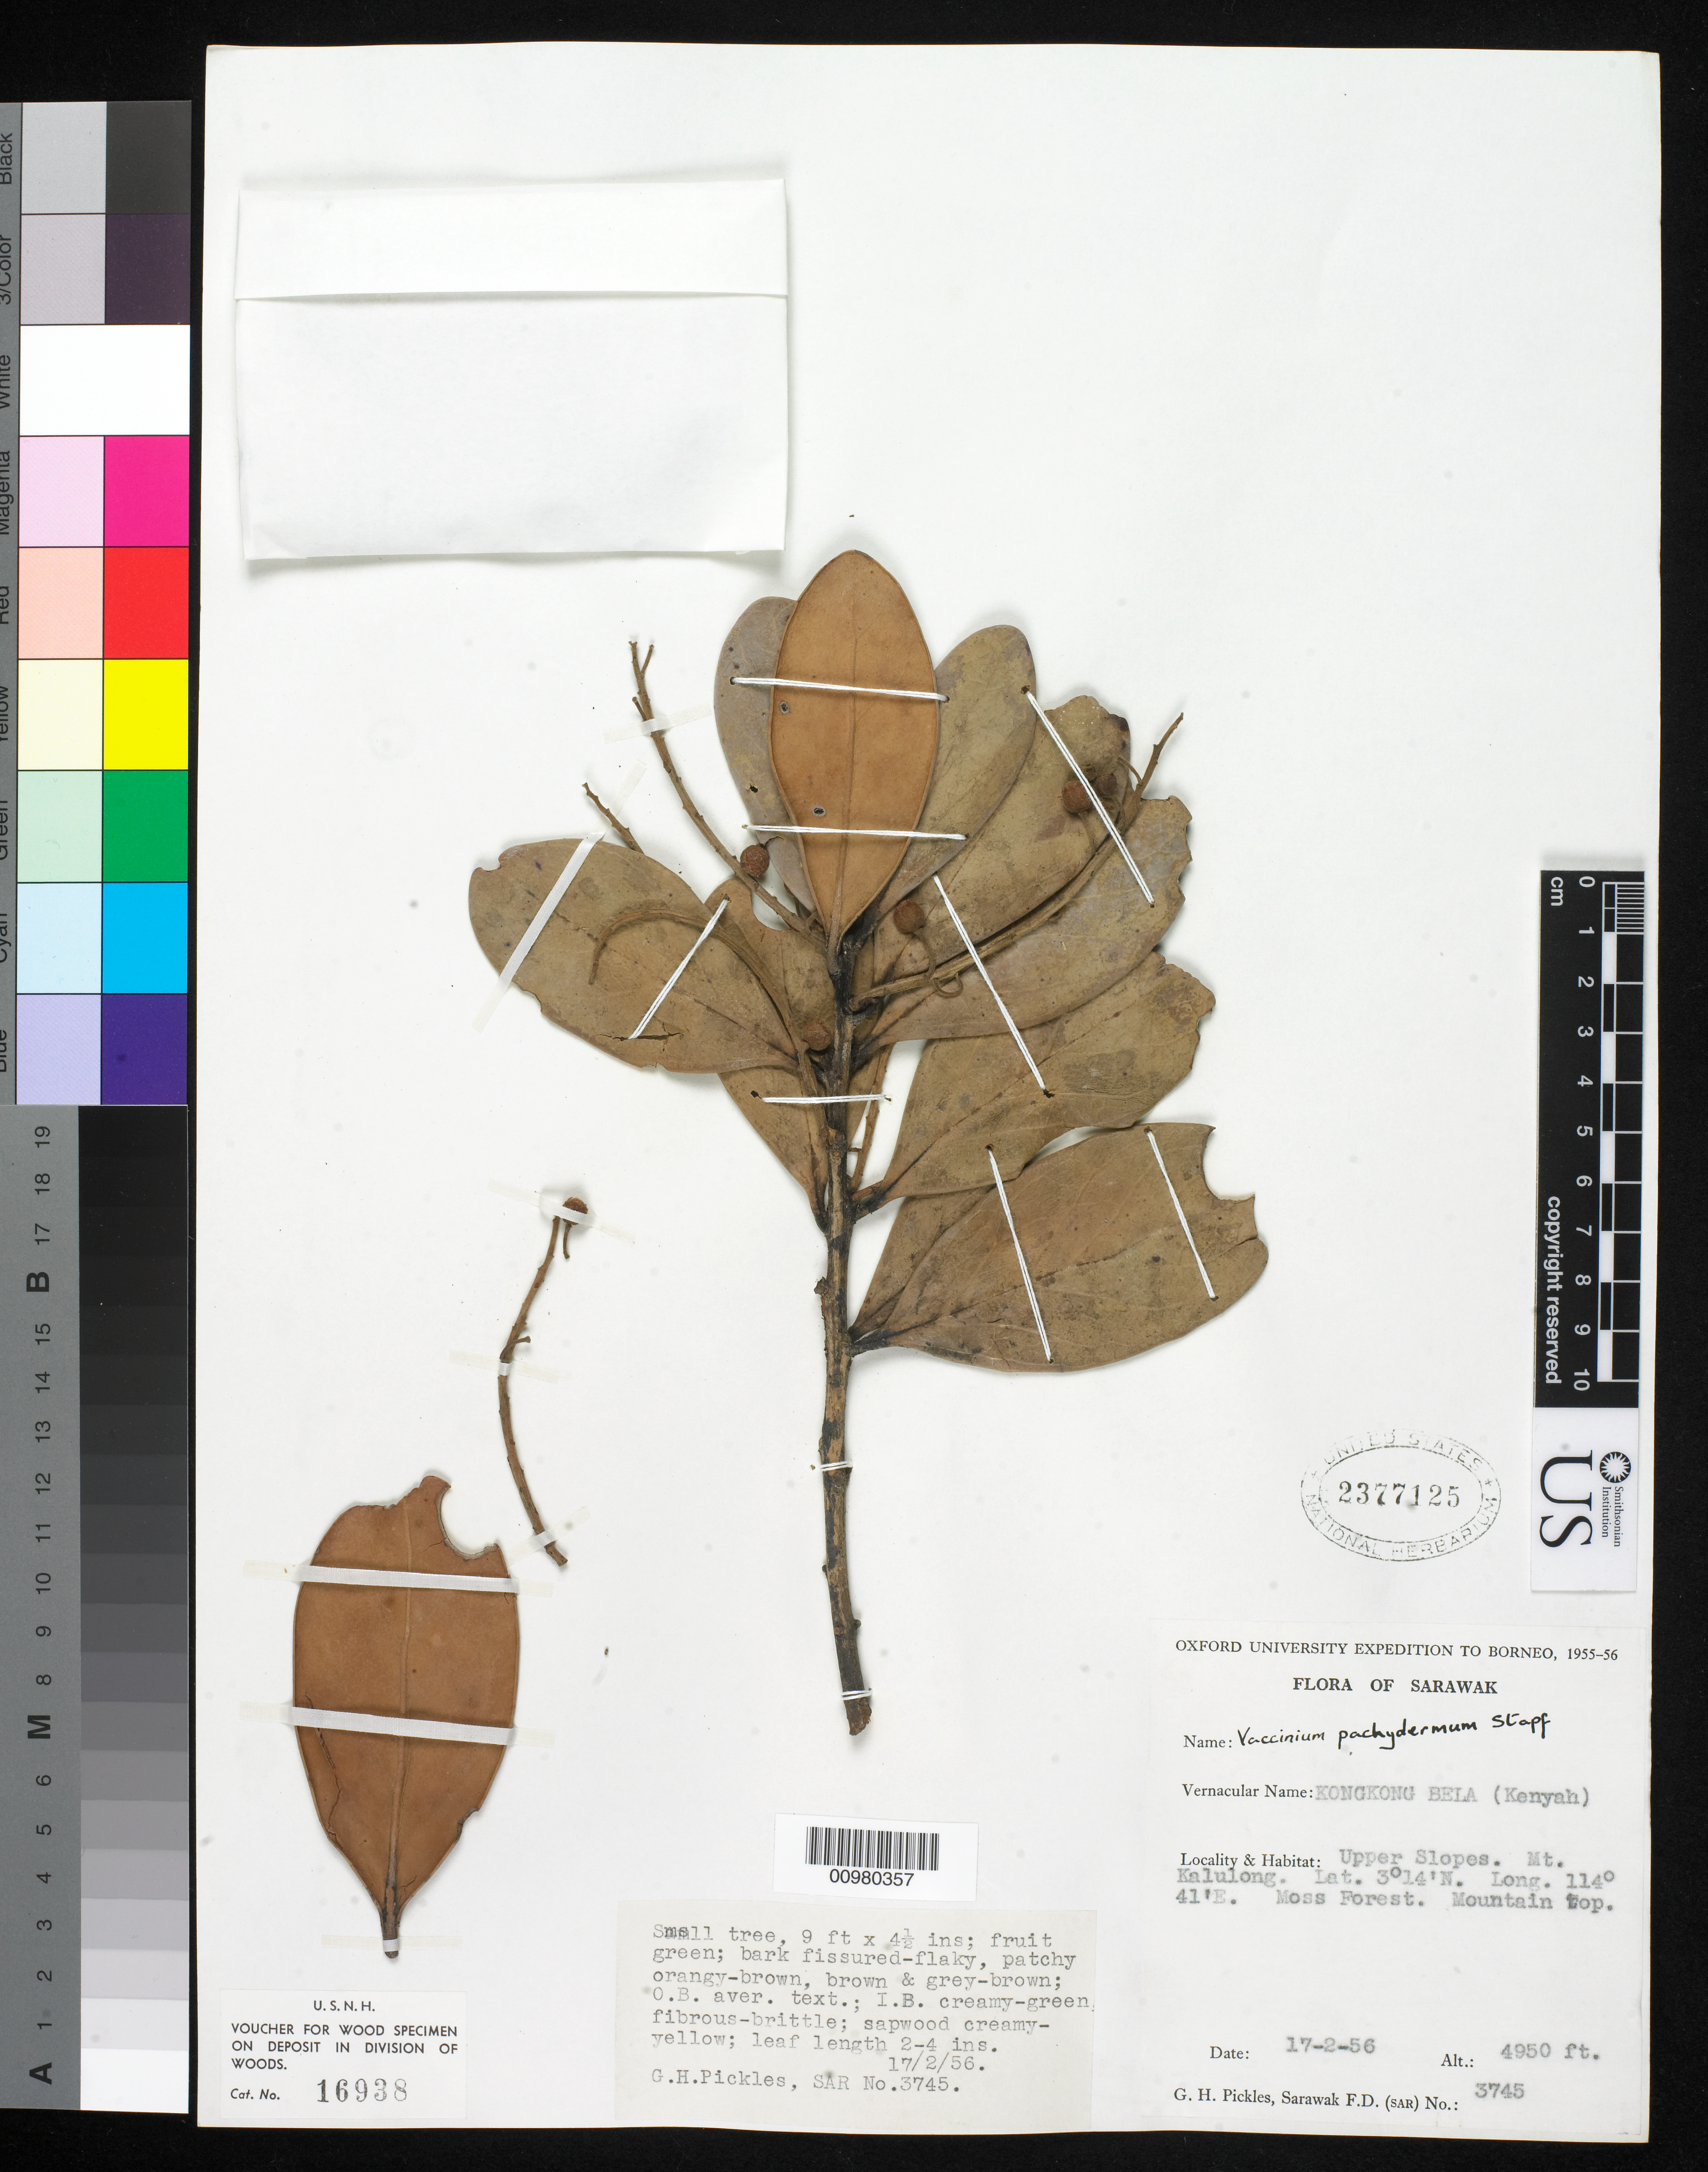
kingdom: Plantae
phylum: Tracheophyta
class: Magnoliopsida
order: Ericales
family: Ericaceae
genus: Vaccinium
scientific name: Vaccinium pachydermum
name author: Stapf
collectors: G. Pickles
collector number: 3745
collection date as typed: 17 Feb 1956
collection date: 1956-02-17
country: Indonesia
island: Borneo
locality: Upper slopes. Mt. Kalulong. Moss Forest. Mountain top.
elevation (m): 1509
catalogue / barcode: US 2377125